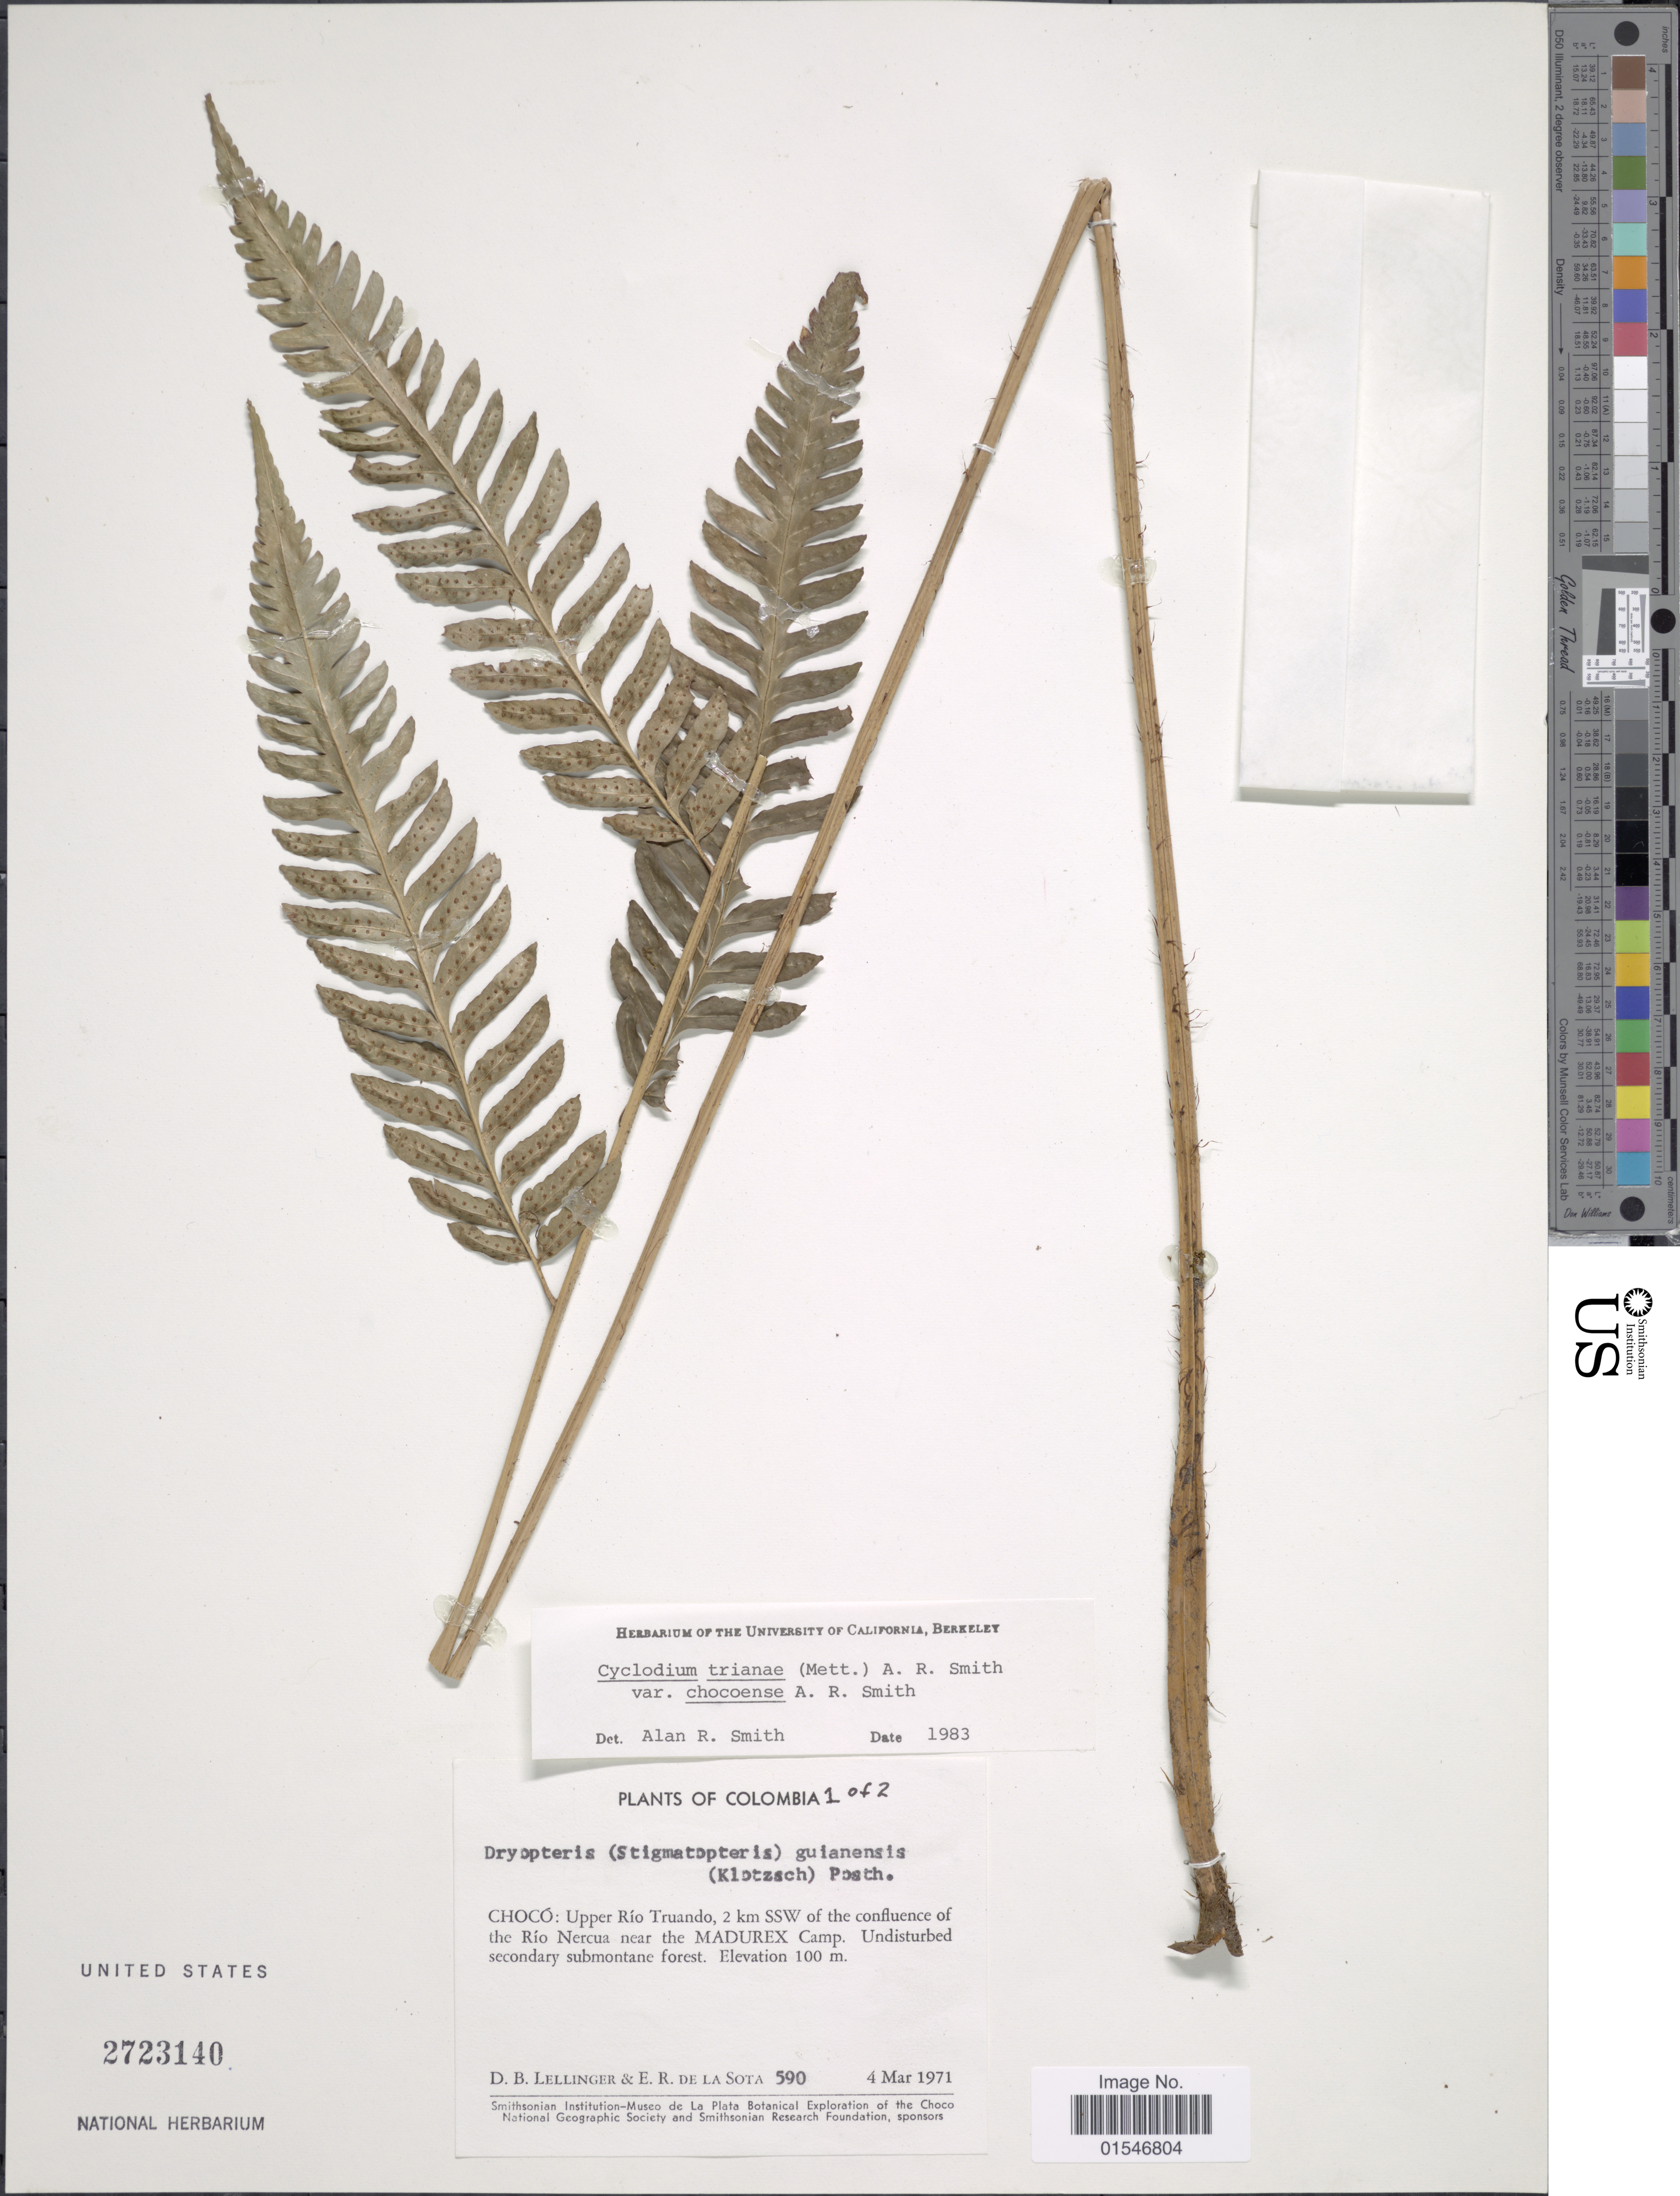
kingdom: Plantae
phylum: Tracheophyta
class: Polypodiopsida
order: Polypodiales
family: Dryopteridaceae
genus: Cyclodium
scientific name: Cyclodium trianae var. chocoense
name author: A.R. Sm.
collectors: D. B. Lellinger & E. R. de la Sota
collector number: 590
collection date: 1971-03-04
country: Colombia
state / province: Chocó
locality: Colombia. Choco: Upper Rio Truando, 2 km SSW of the confluence of the Rio Nercua near the Madurex Camp.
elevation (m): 100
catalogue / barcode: US 2723140